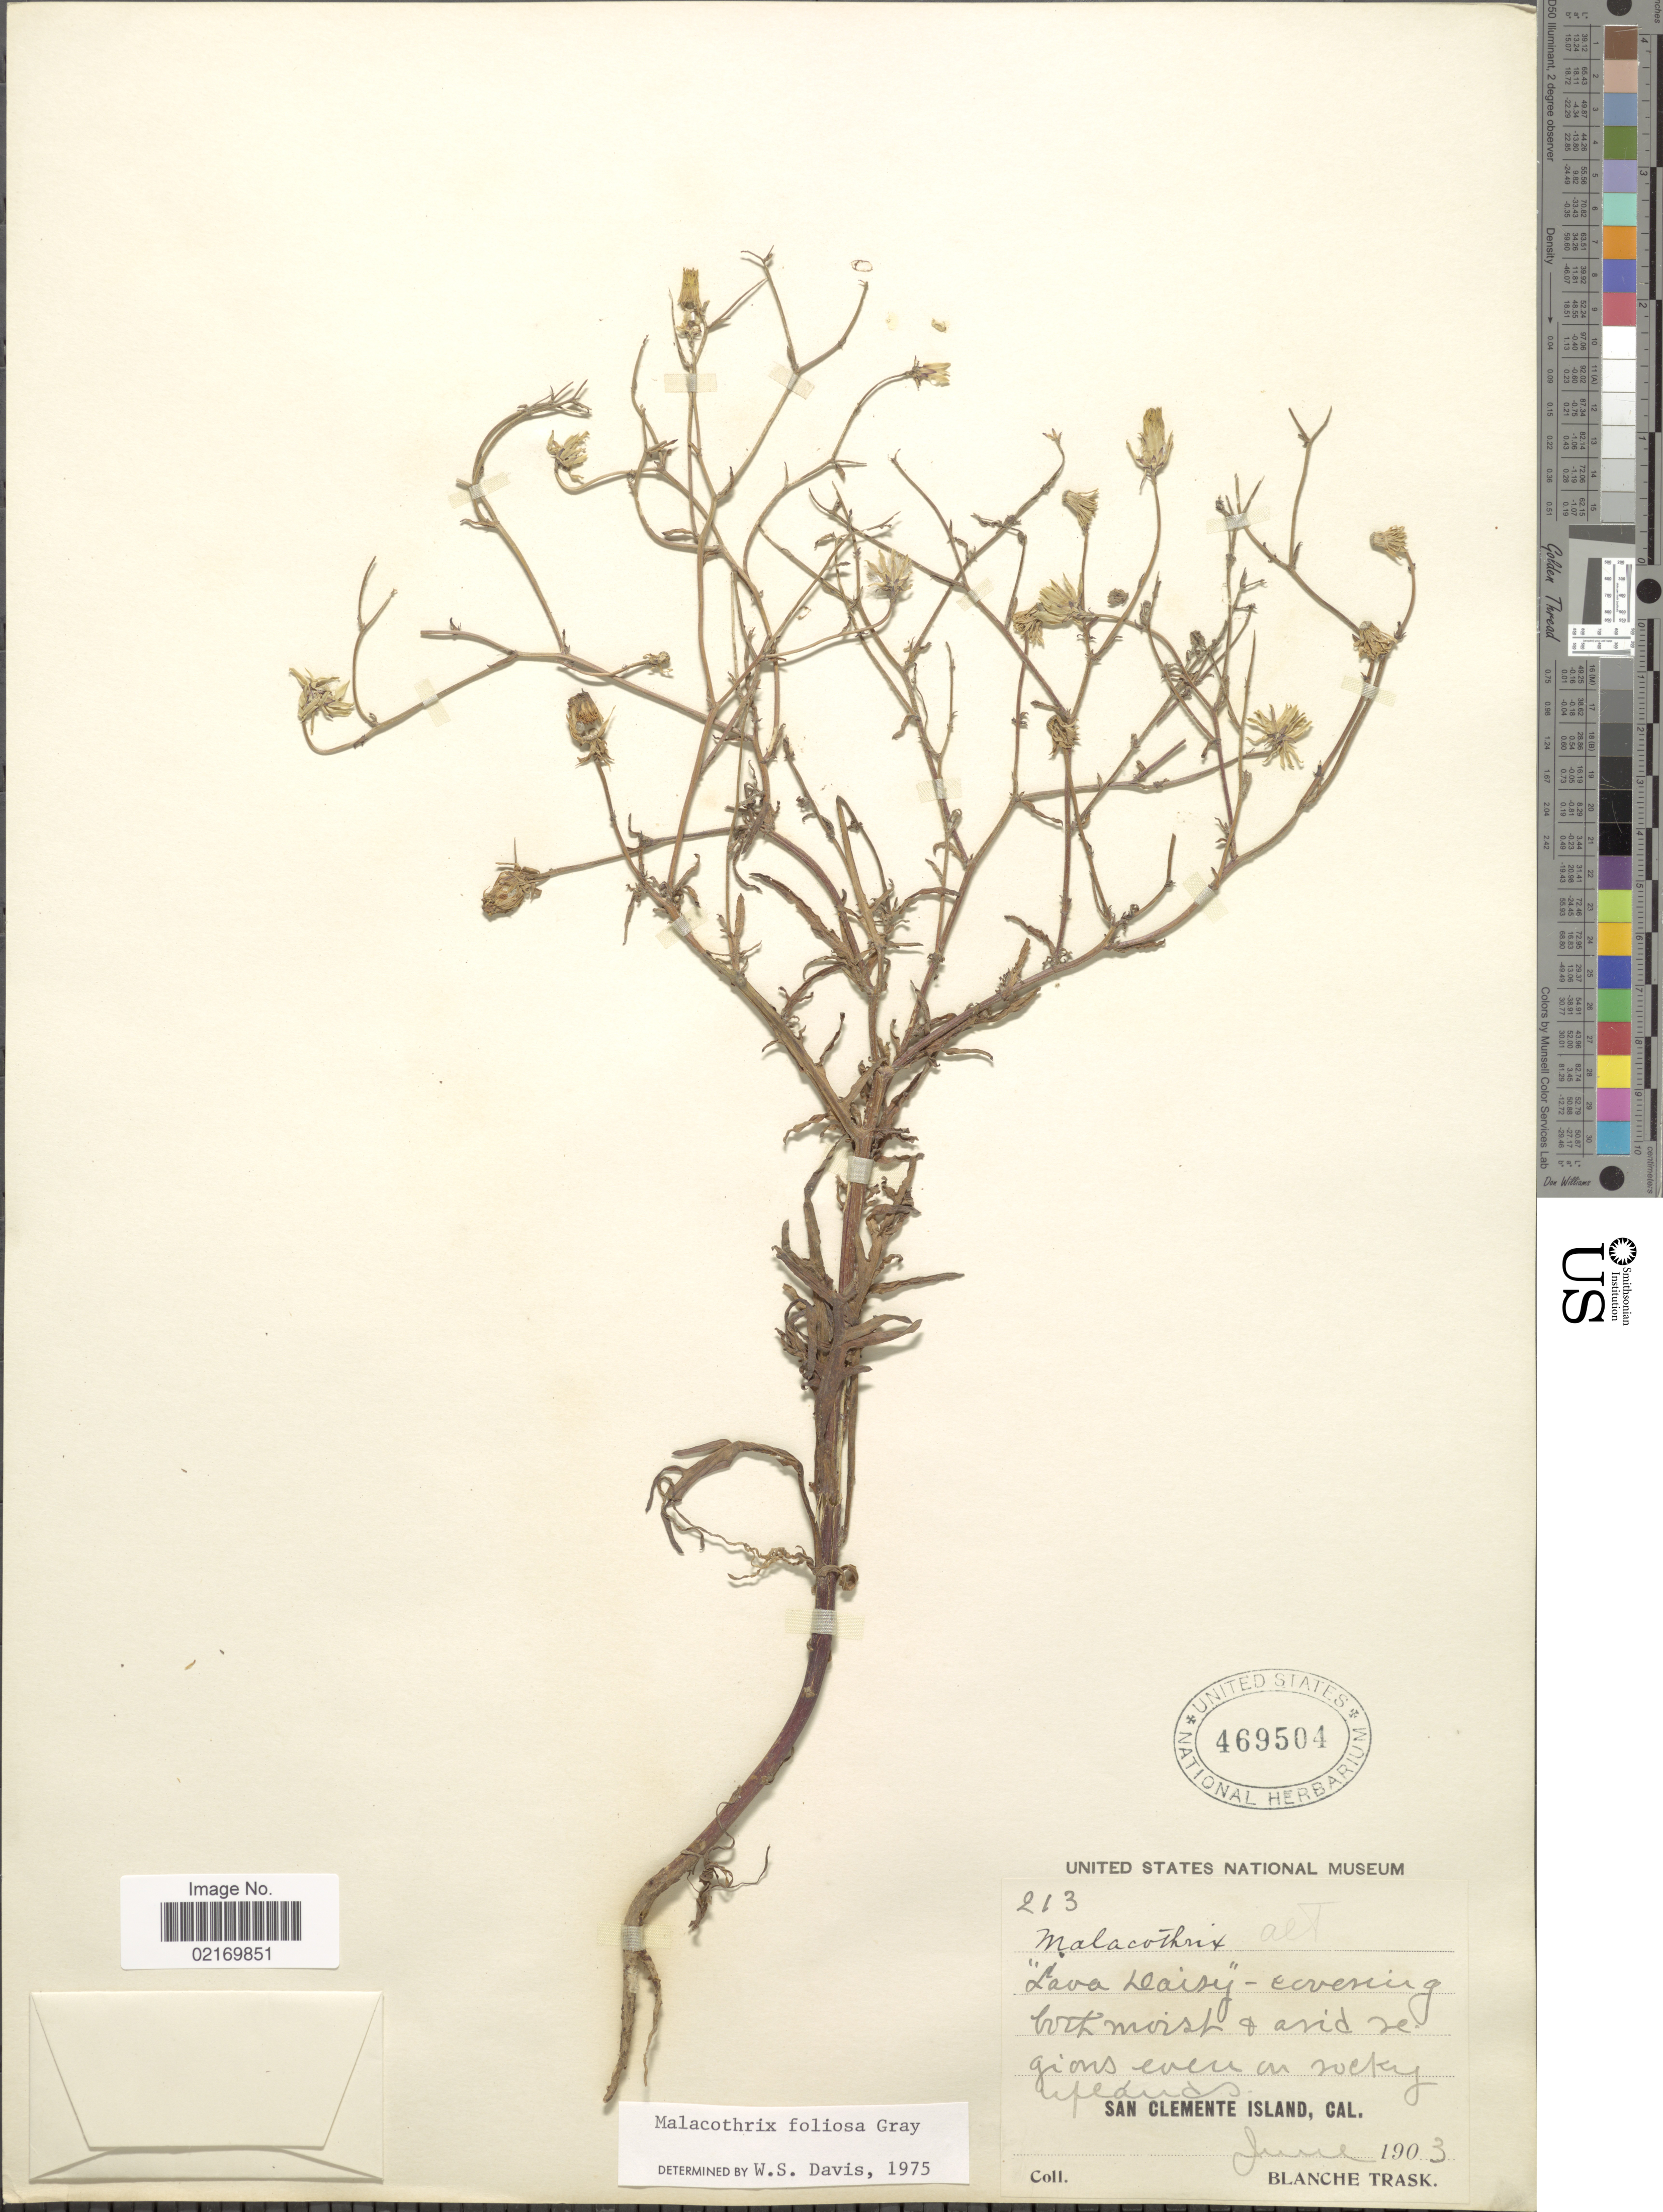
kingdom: Plantae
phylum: Tracheophyta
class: Magnoliopsida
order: Asterales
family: Asteraceae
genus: Malacothrix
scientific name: Malacothrix foliosa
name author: A. Gray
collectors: B. Trask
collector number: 213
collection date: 1903-06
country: United States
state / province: California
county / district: Los Angeles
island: San Clemente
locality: San Clemente Island, Cal.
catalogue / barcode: US 469504